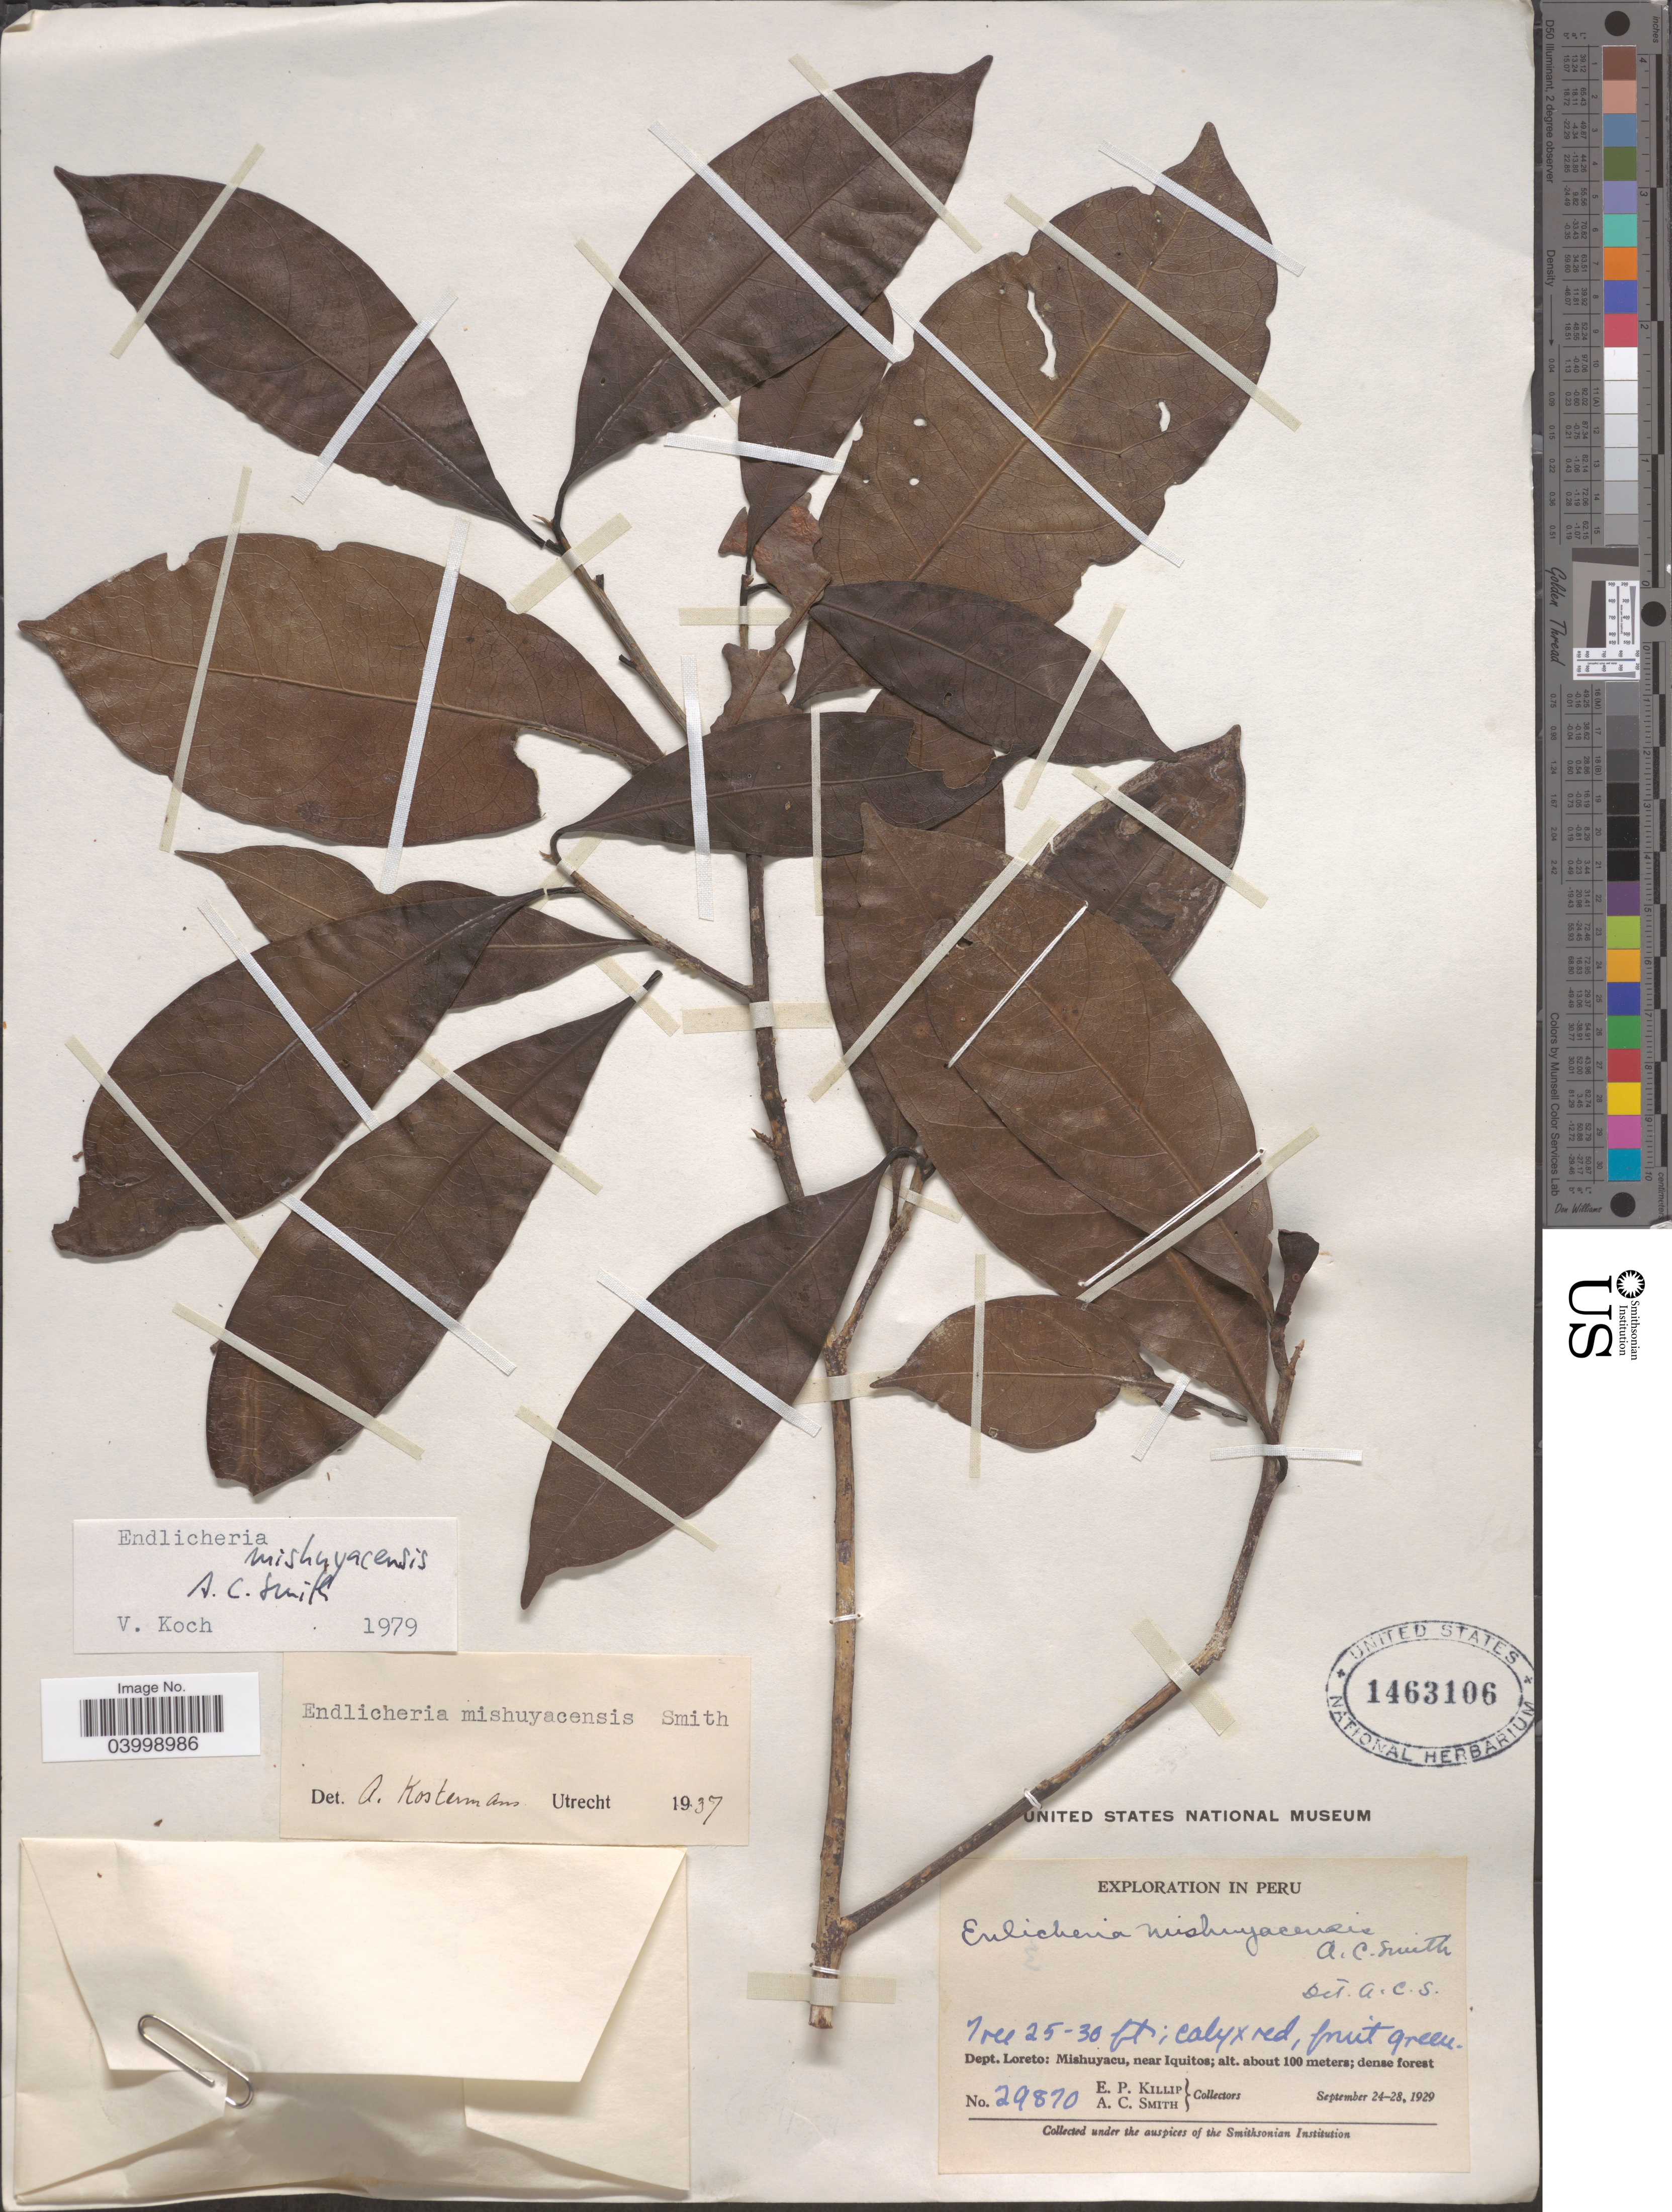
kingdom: Plantae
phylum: Tracheophyta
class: Magnoliopsida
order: Laurales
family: Lauraceae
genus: Endlicheria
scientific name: Endlicheria mishuyacensis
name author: A.C. Sm.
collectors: E. P. Killip & A. C. Smith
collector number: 29870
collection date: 1929-09-24/1929-09-28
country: Peru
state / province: Loreto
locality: Dept. Loreto: Mishuyacu, near Iquitos.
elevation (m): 100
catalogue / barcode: US 1463106